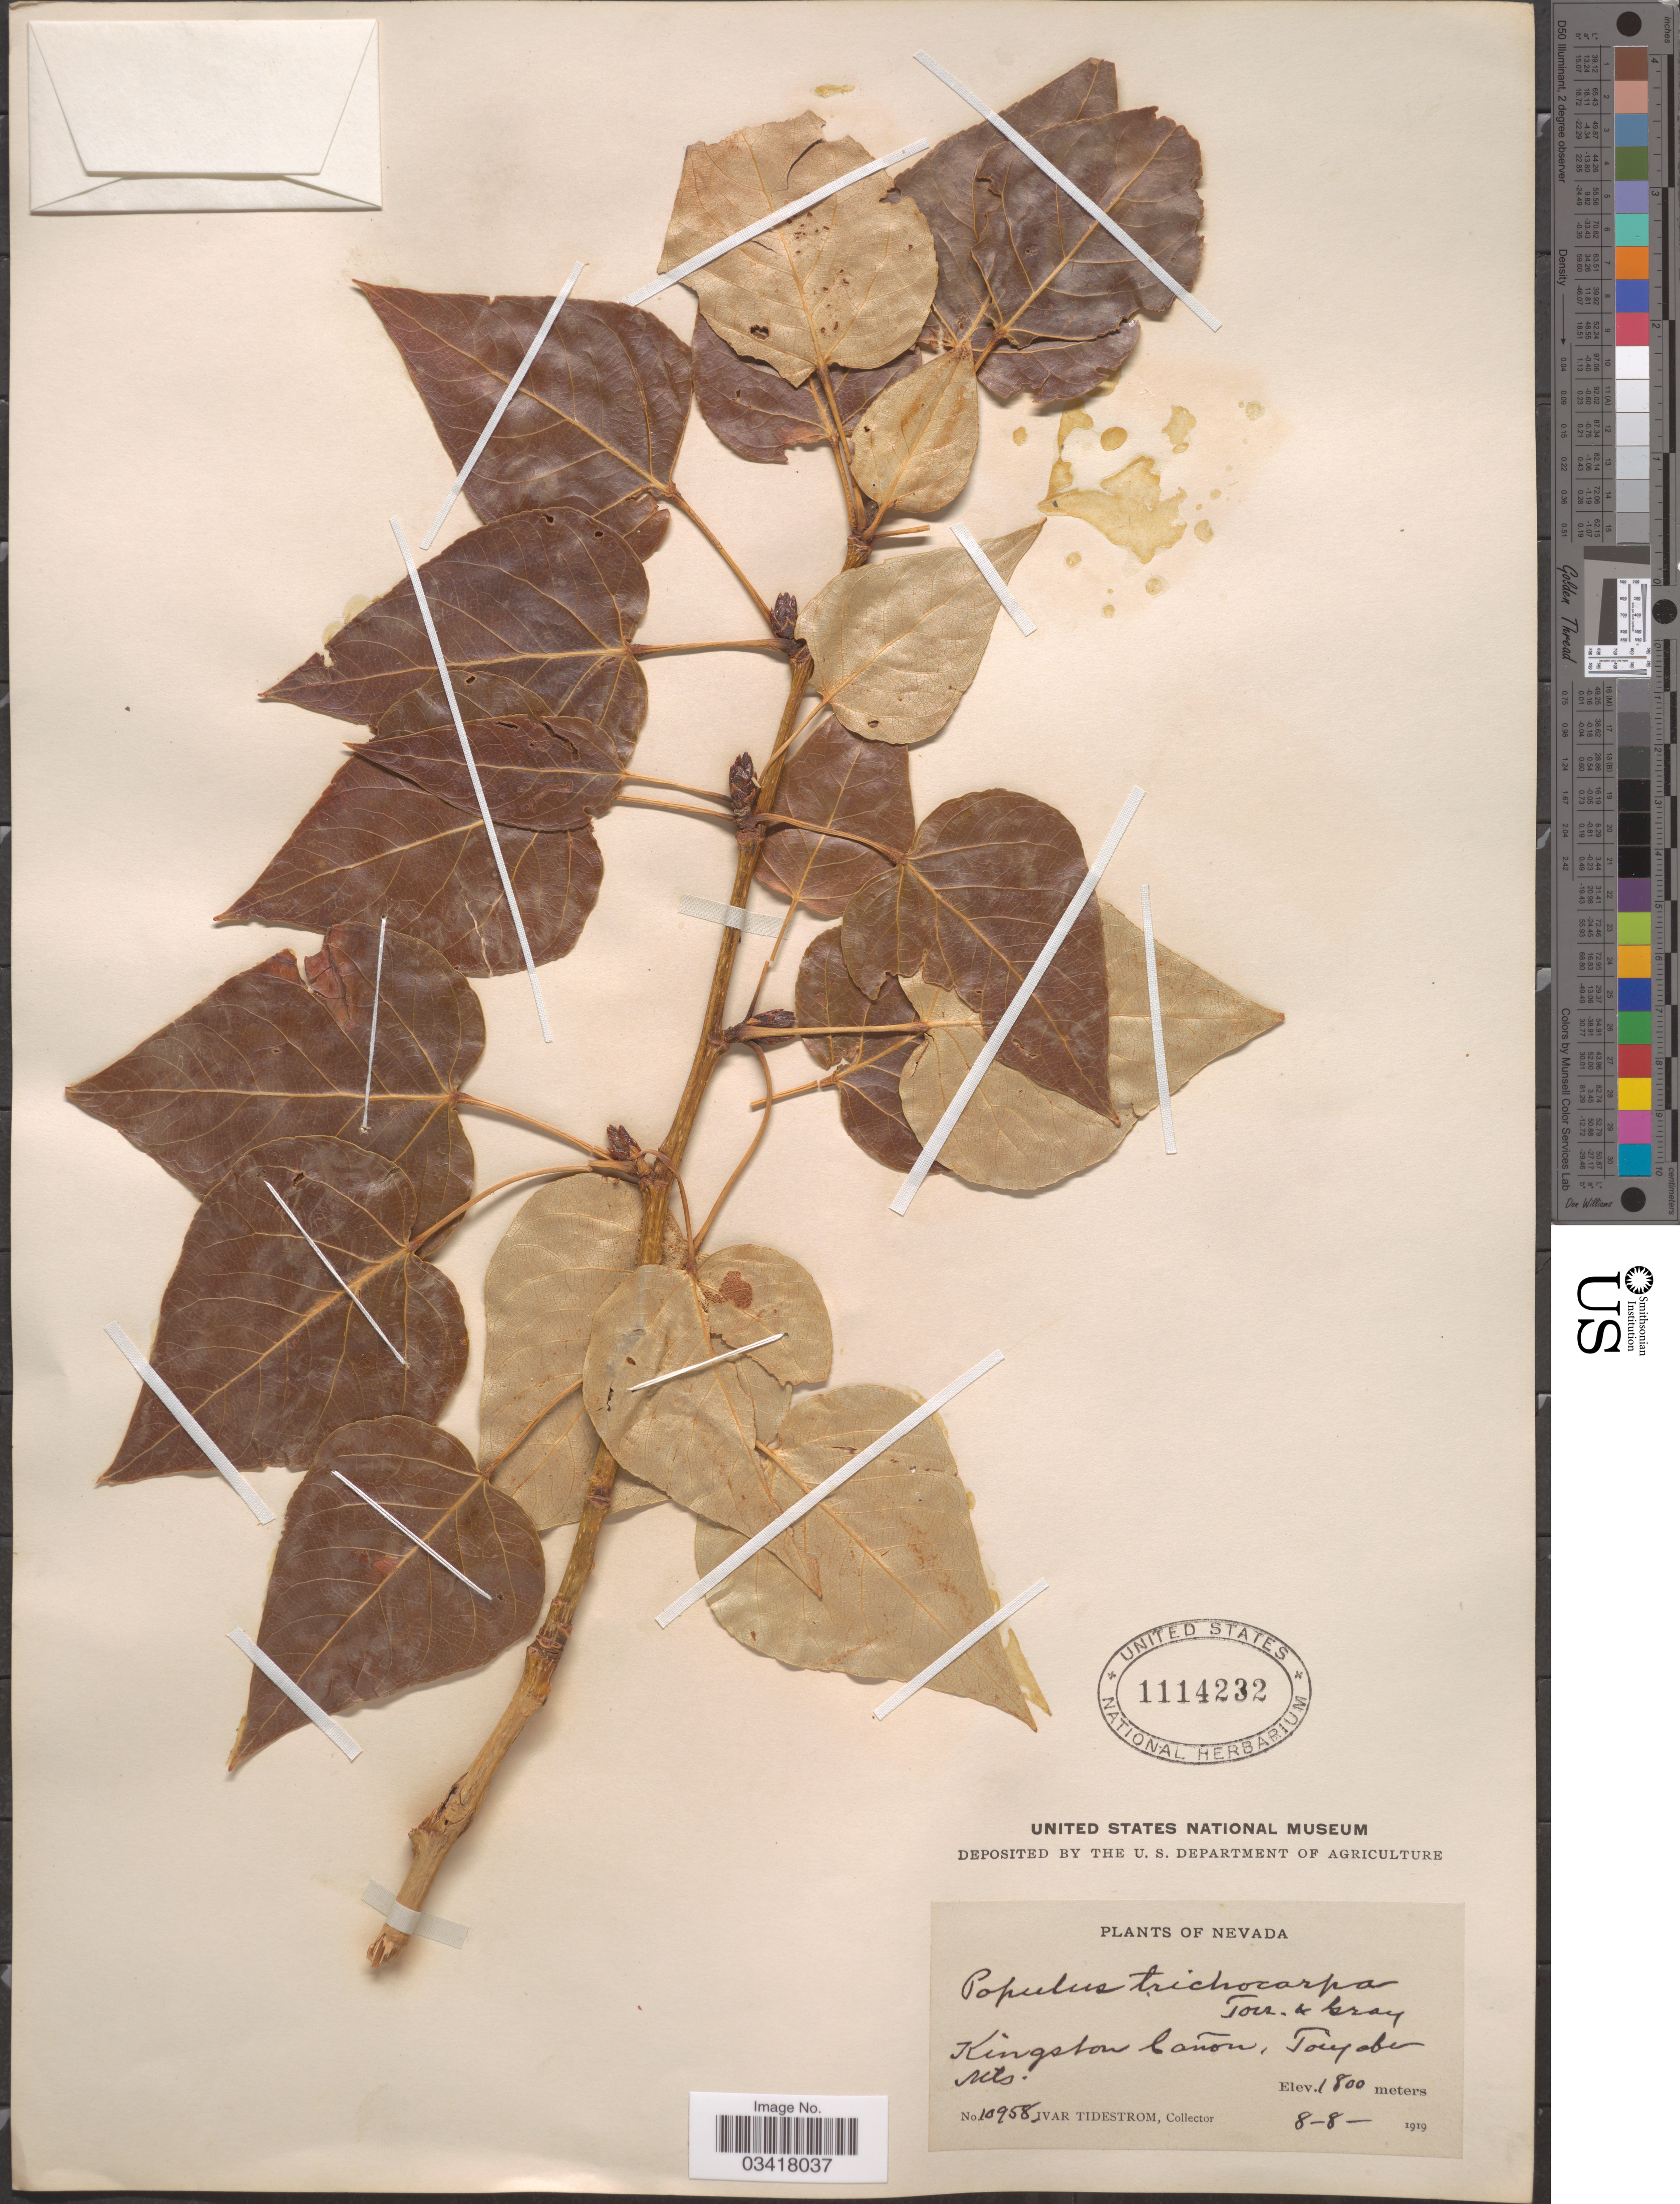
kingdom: Plantae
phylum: Tracheophyta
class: Magnoliopsida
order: Malpighiales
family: Salicaceae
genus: Populus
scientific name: Populus trichocarpa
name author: Torr. & A. Gray ex W. Hook.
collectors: I. F. Tidestrom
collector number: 10958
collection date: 1919-08-08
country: United States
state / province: Nevada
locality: Kingston Cañon, Toiyabe Mts.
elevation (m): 1800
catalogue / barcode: US 1114232